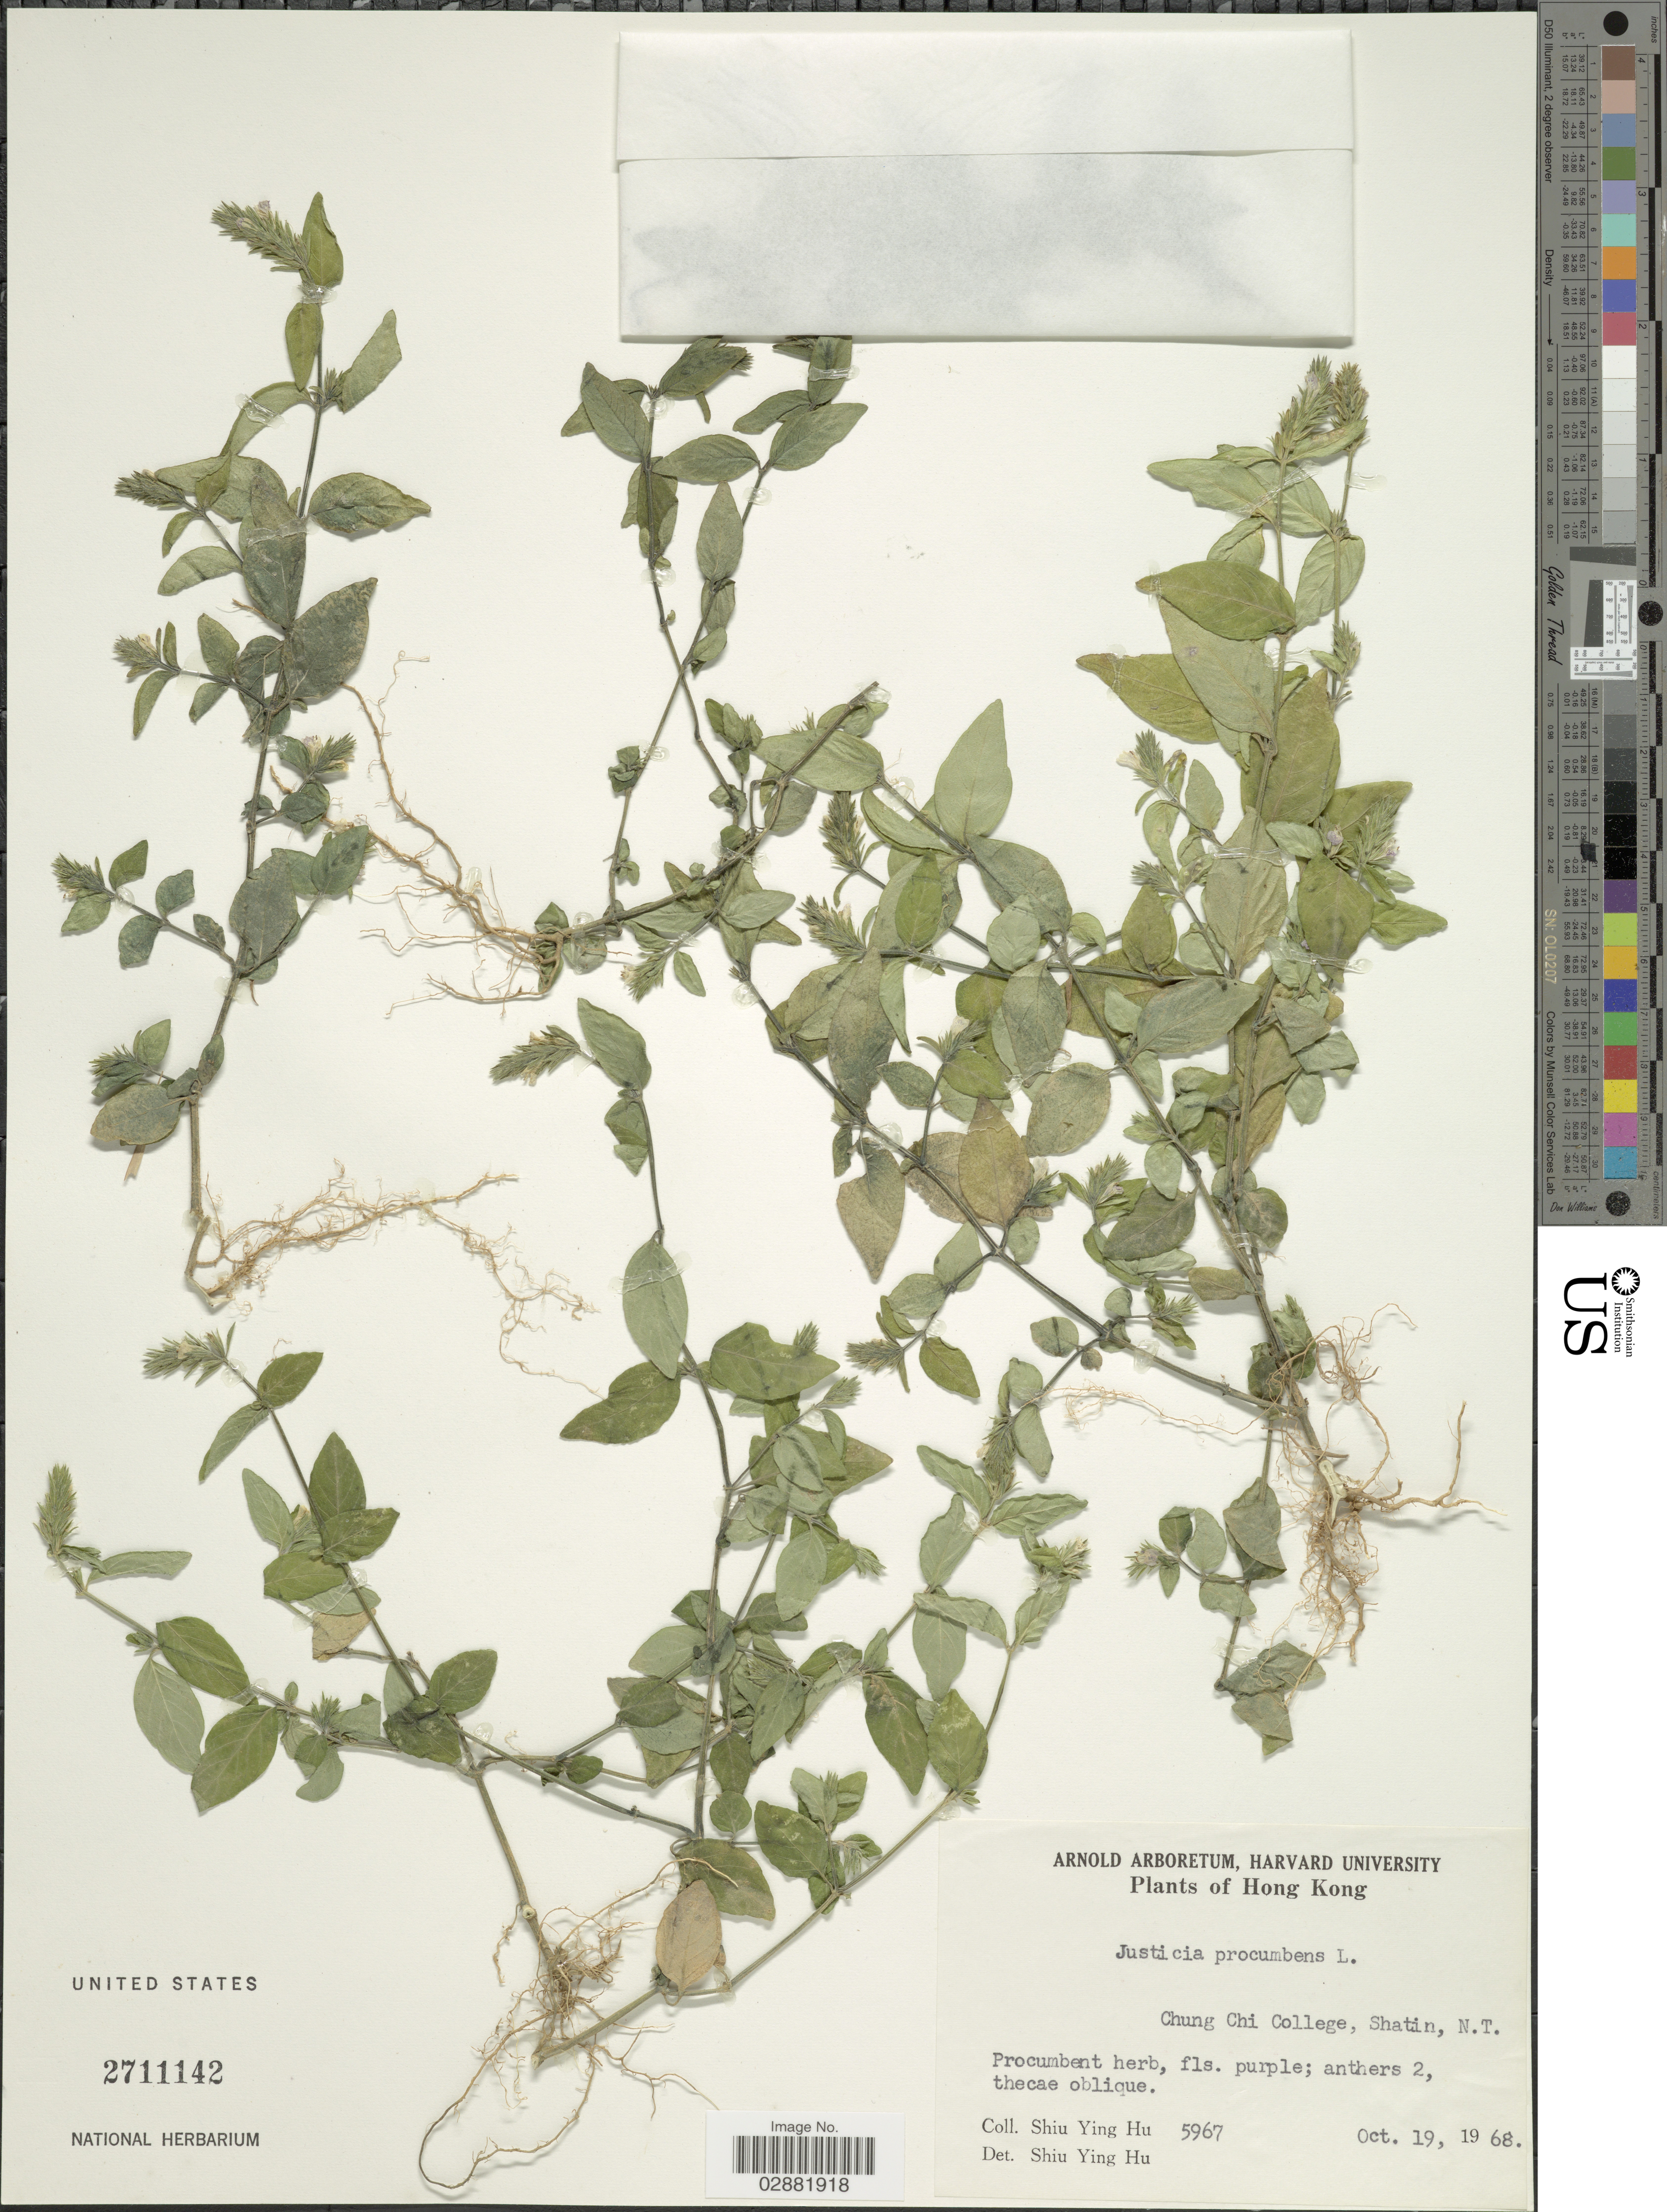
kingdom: Plantae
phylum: Tracheophyta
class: Magnoliopsida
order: Lamiales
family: Acanthaceae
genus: Justicia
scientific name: Justicia procumbens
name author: L.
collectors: S. Y. Hu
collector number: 5967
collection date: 1968-10-19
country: China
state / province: Hong Kong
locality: Chung Chi College, Shatin, N.T.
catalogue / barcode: US 2711142